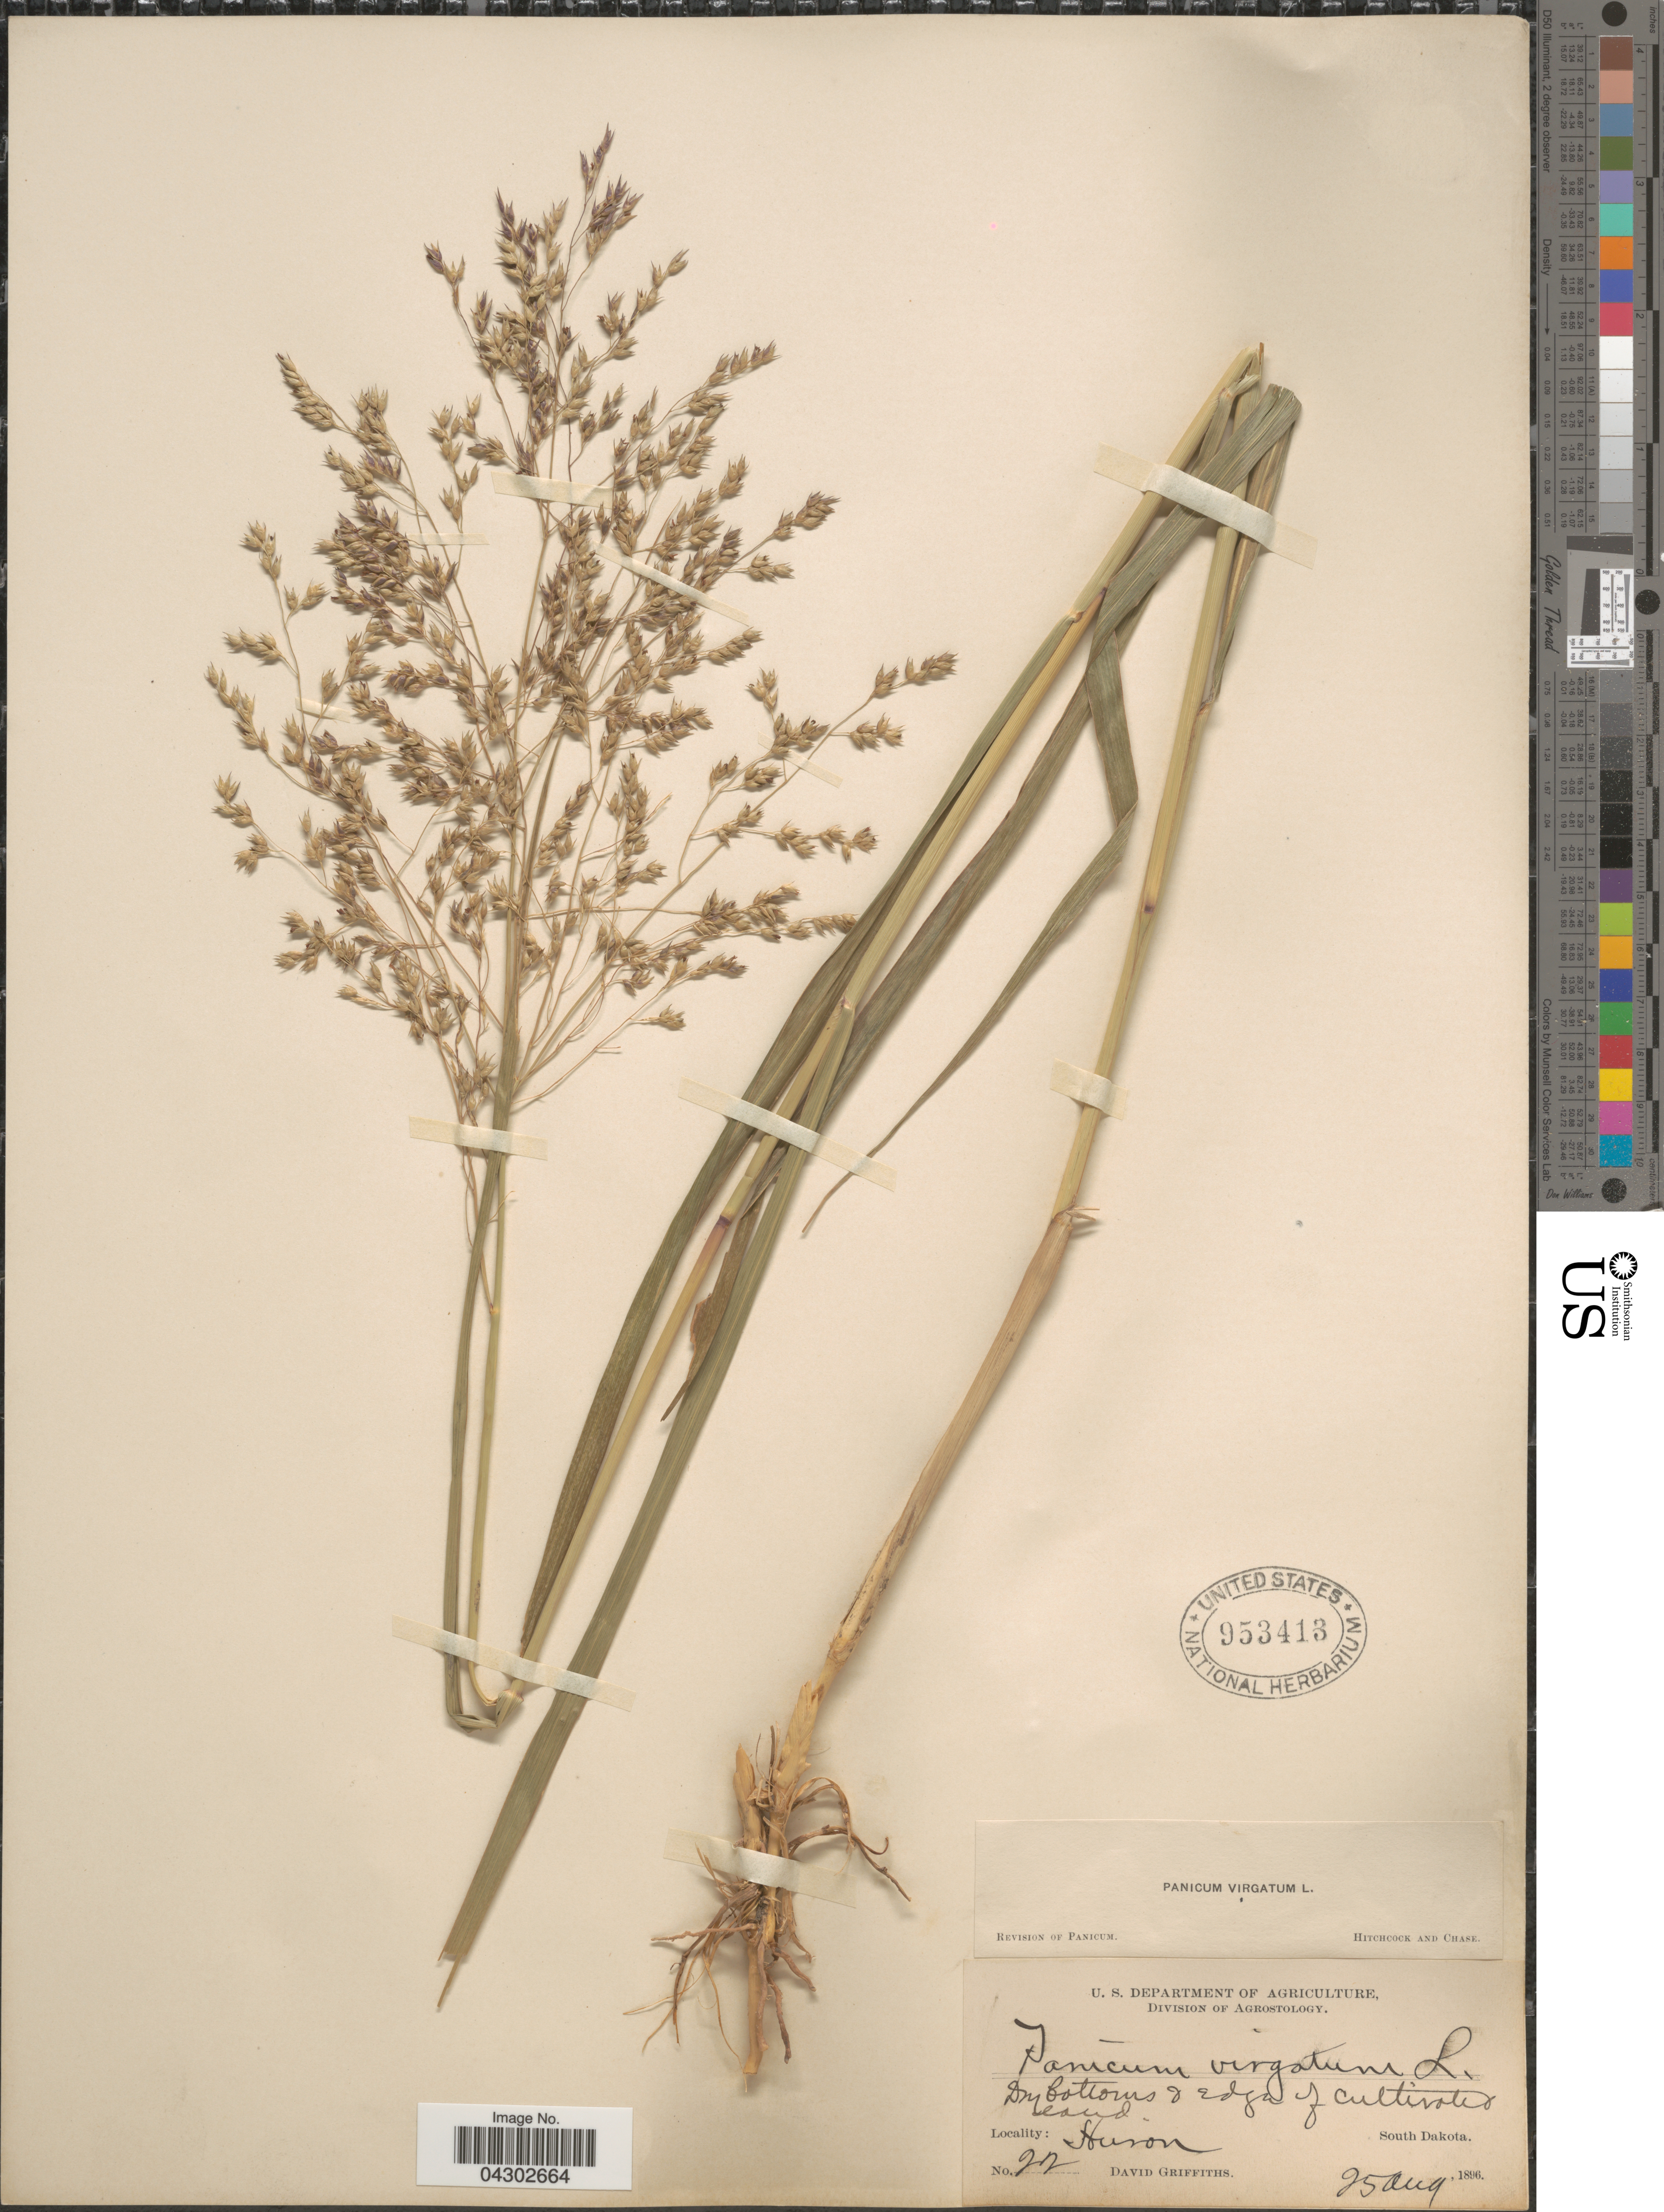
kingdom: Plantae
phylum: Tracheophyta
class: Liliopsida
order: Poales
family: Poaceae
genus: Panicum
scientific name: Panicum virgatum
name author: L.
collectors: D. Griffiths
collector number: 22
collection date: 1896-08-25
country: United States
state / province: South Dakota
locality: Dry bottoms of edge of cultivated land. Huron.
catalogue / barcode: US 953413